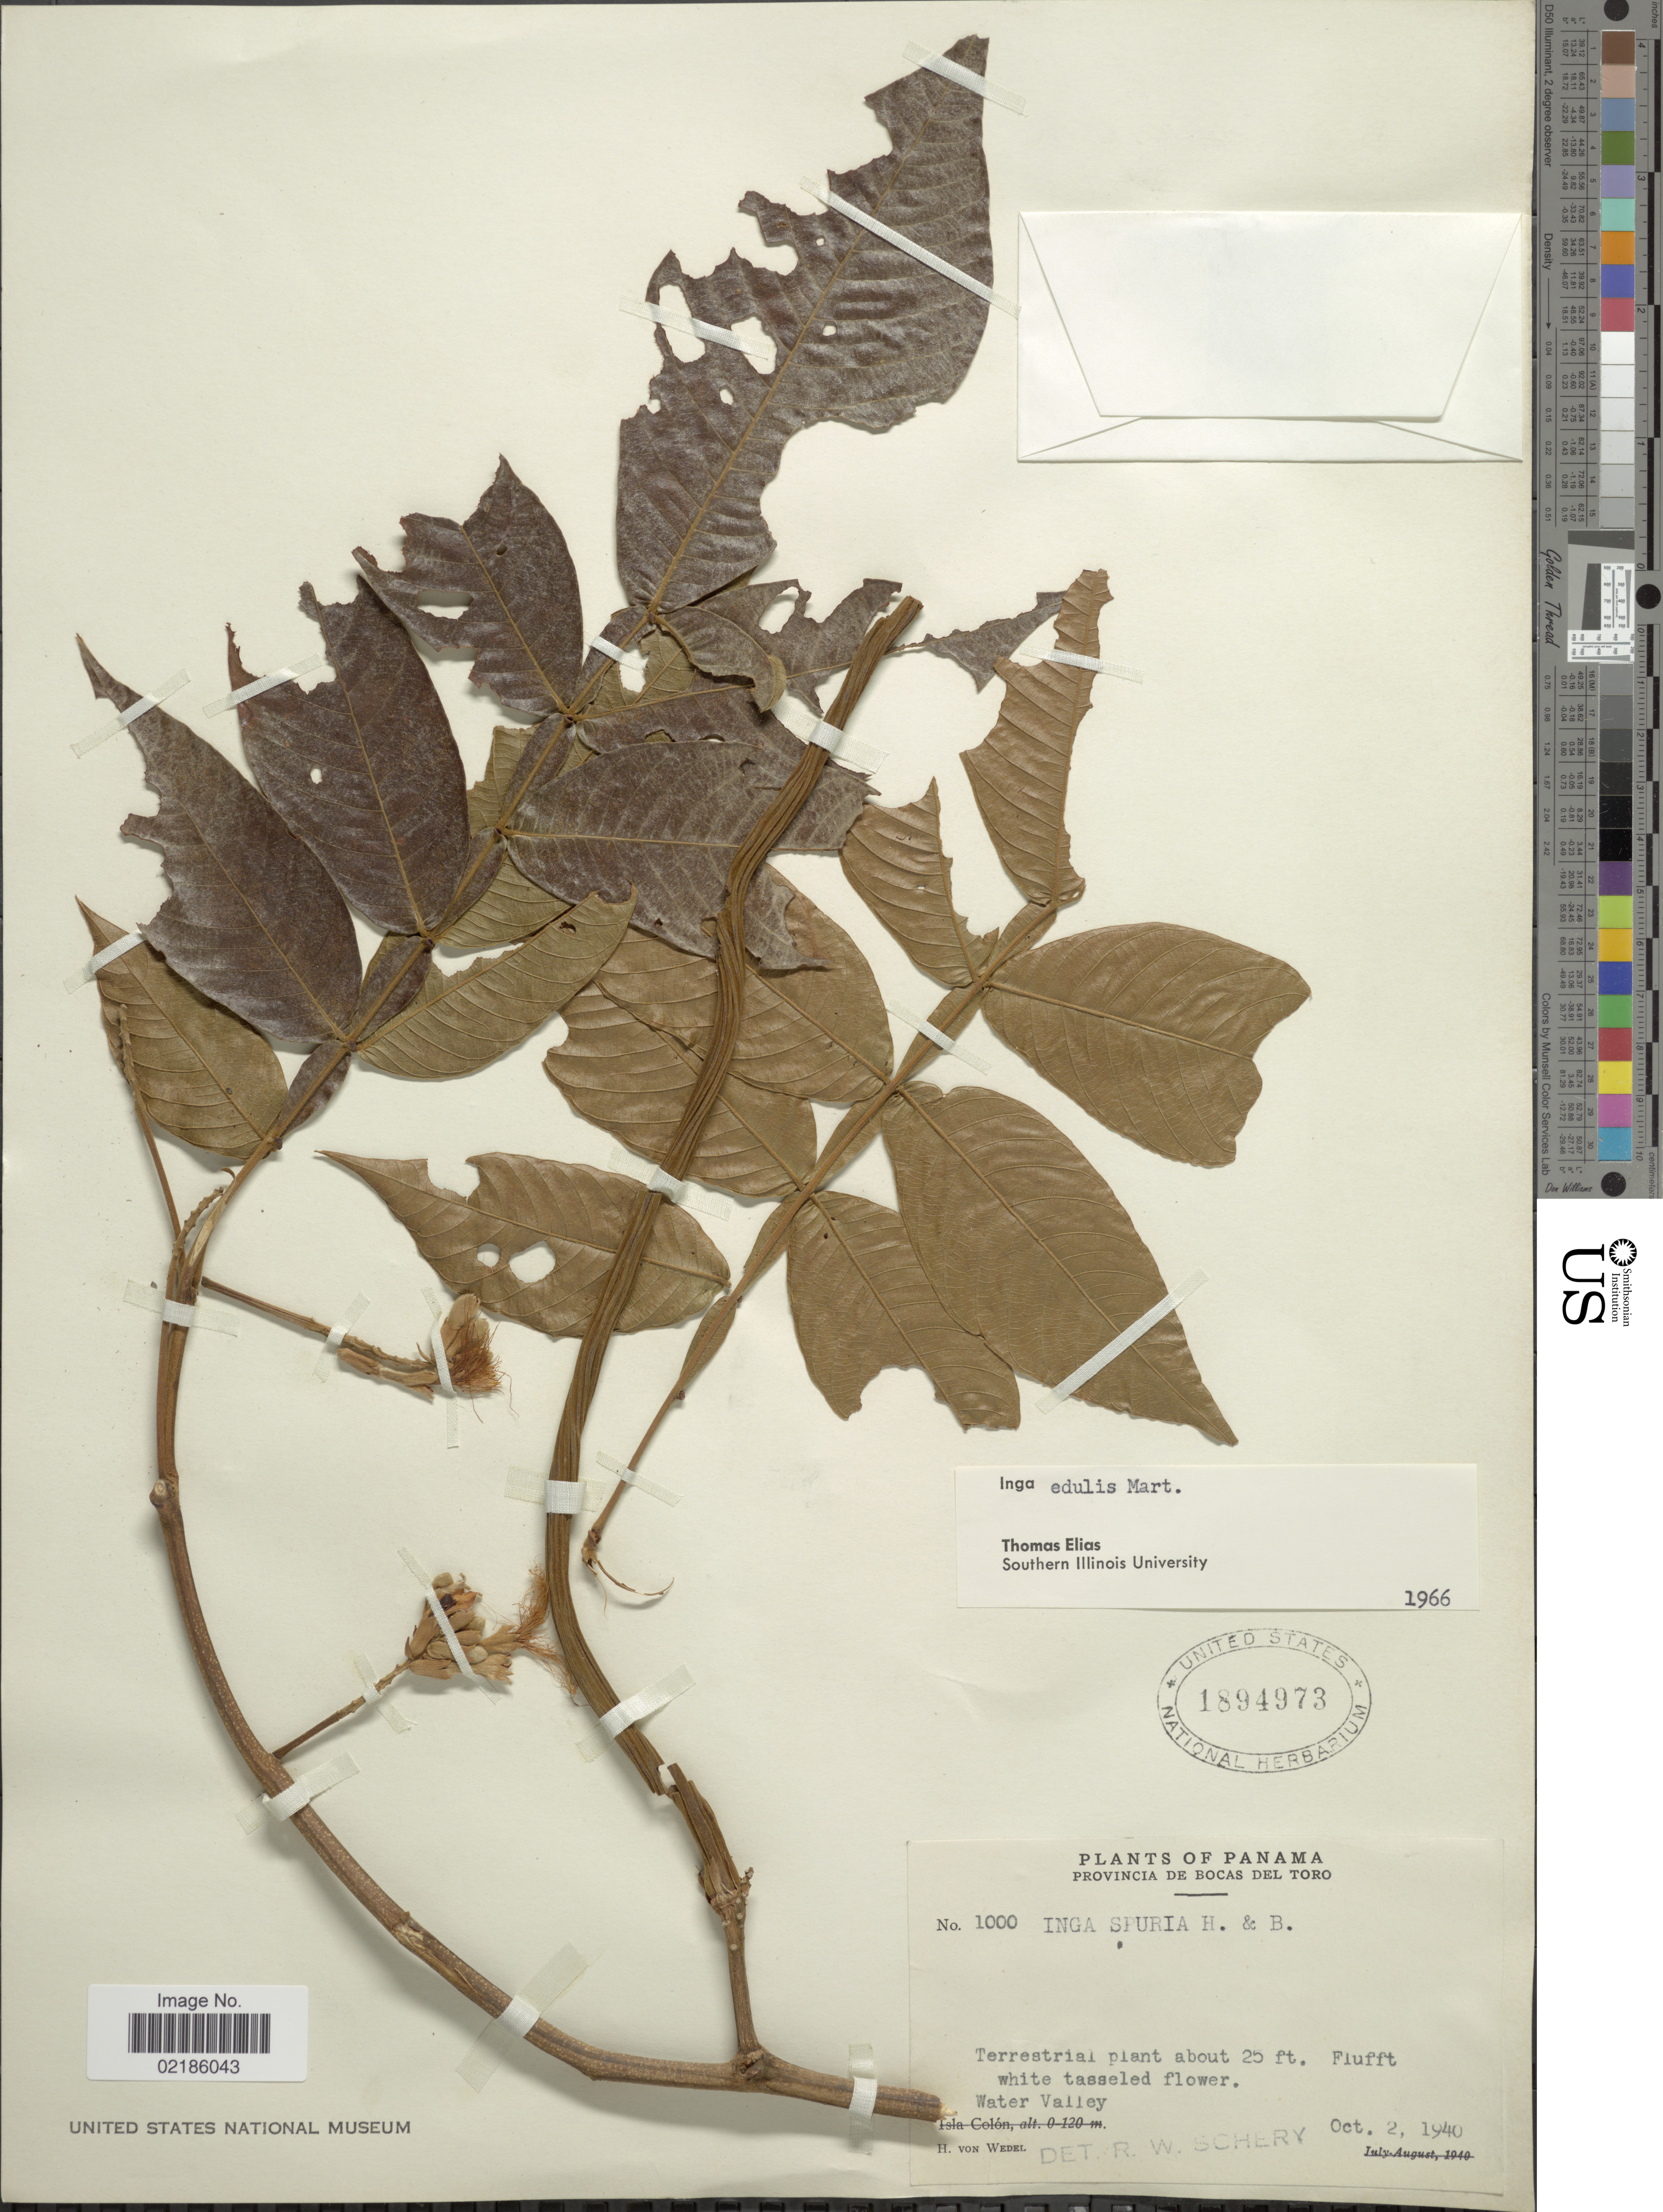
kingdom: Plantae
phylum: Tracheophyta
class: Magnoliopsida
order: Fabales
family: Fabaceae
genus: Inga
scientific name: Inga edulis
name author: Mart.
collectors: H. von Wedel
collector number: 1000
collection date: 1940-10-02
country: Panama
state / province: Bocas del Toro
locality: Water Valley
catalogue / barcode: US 1894973